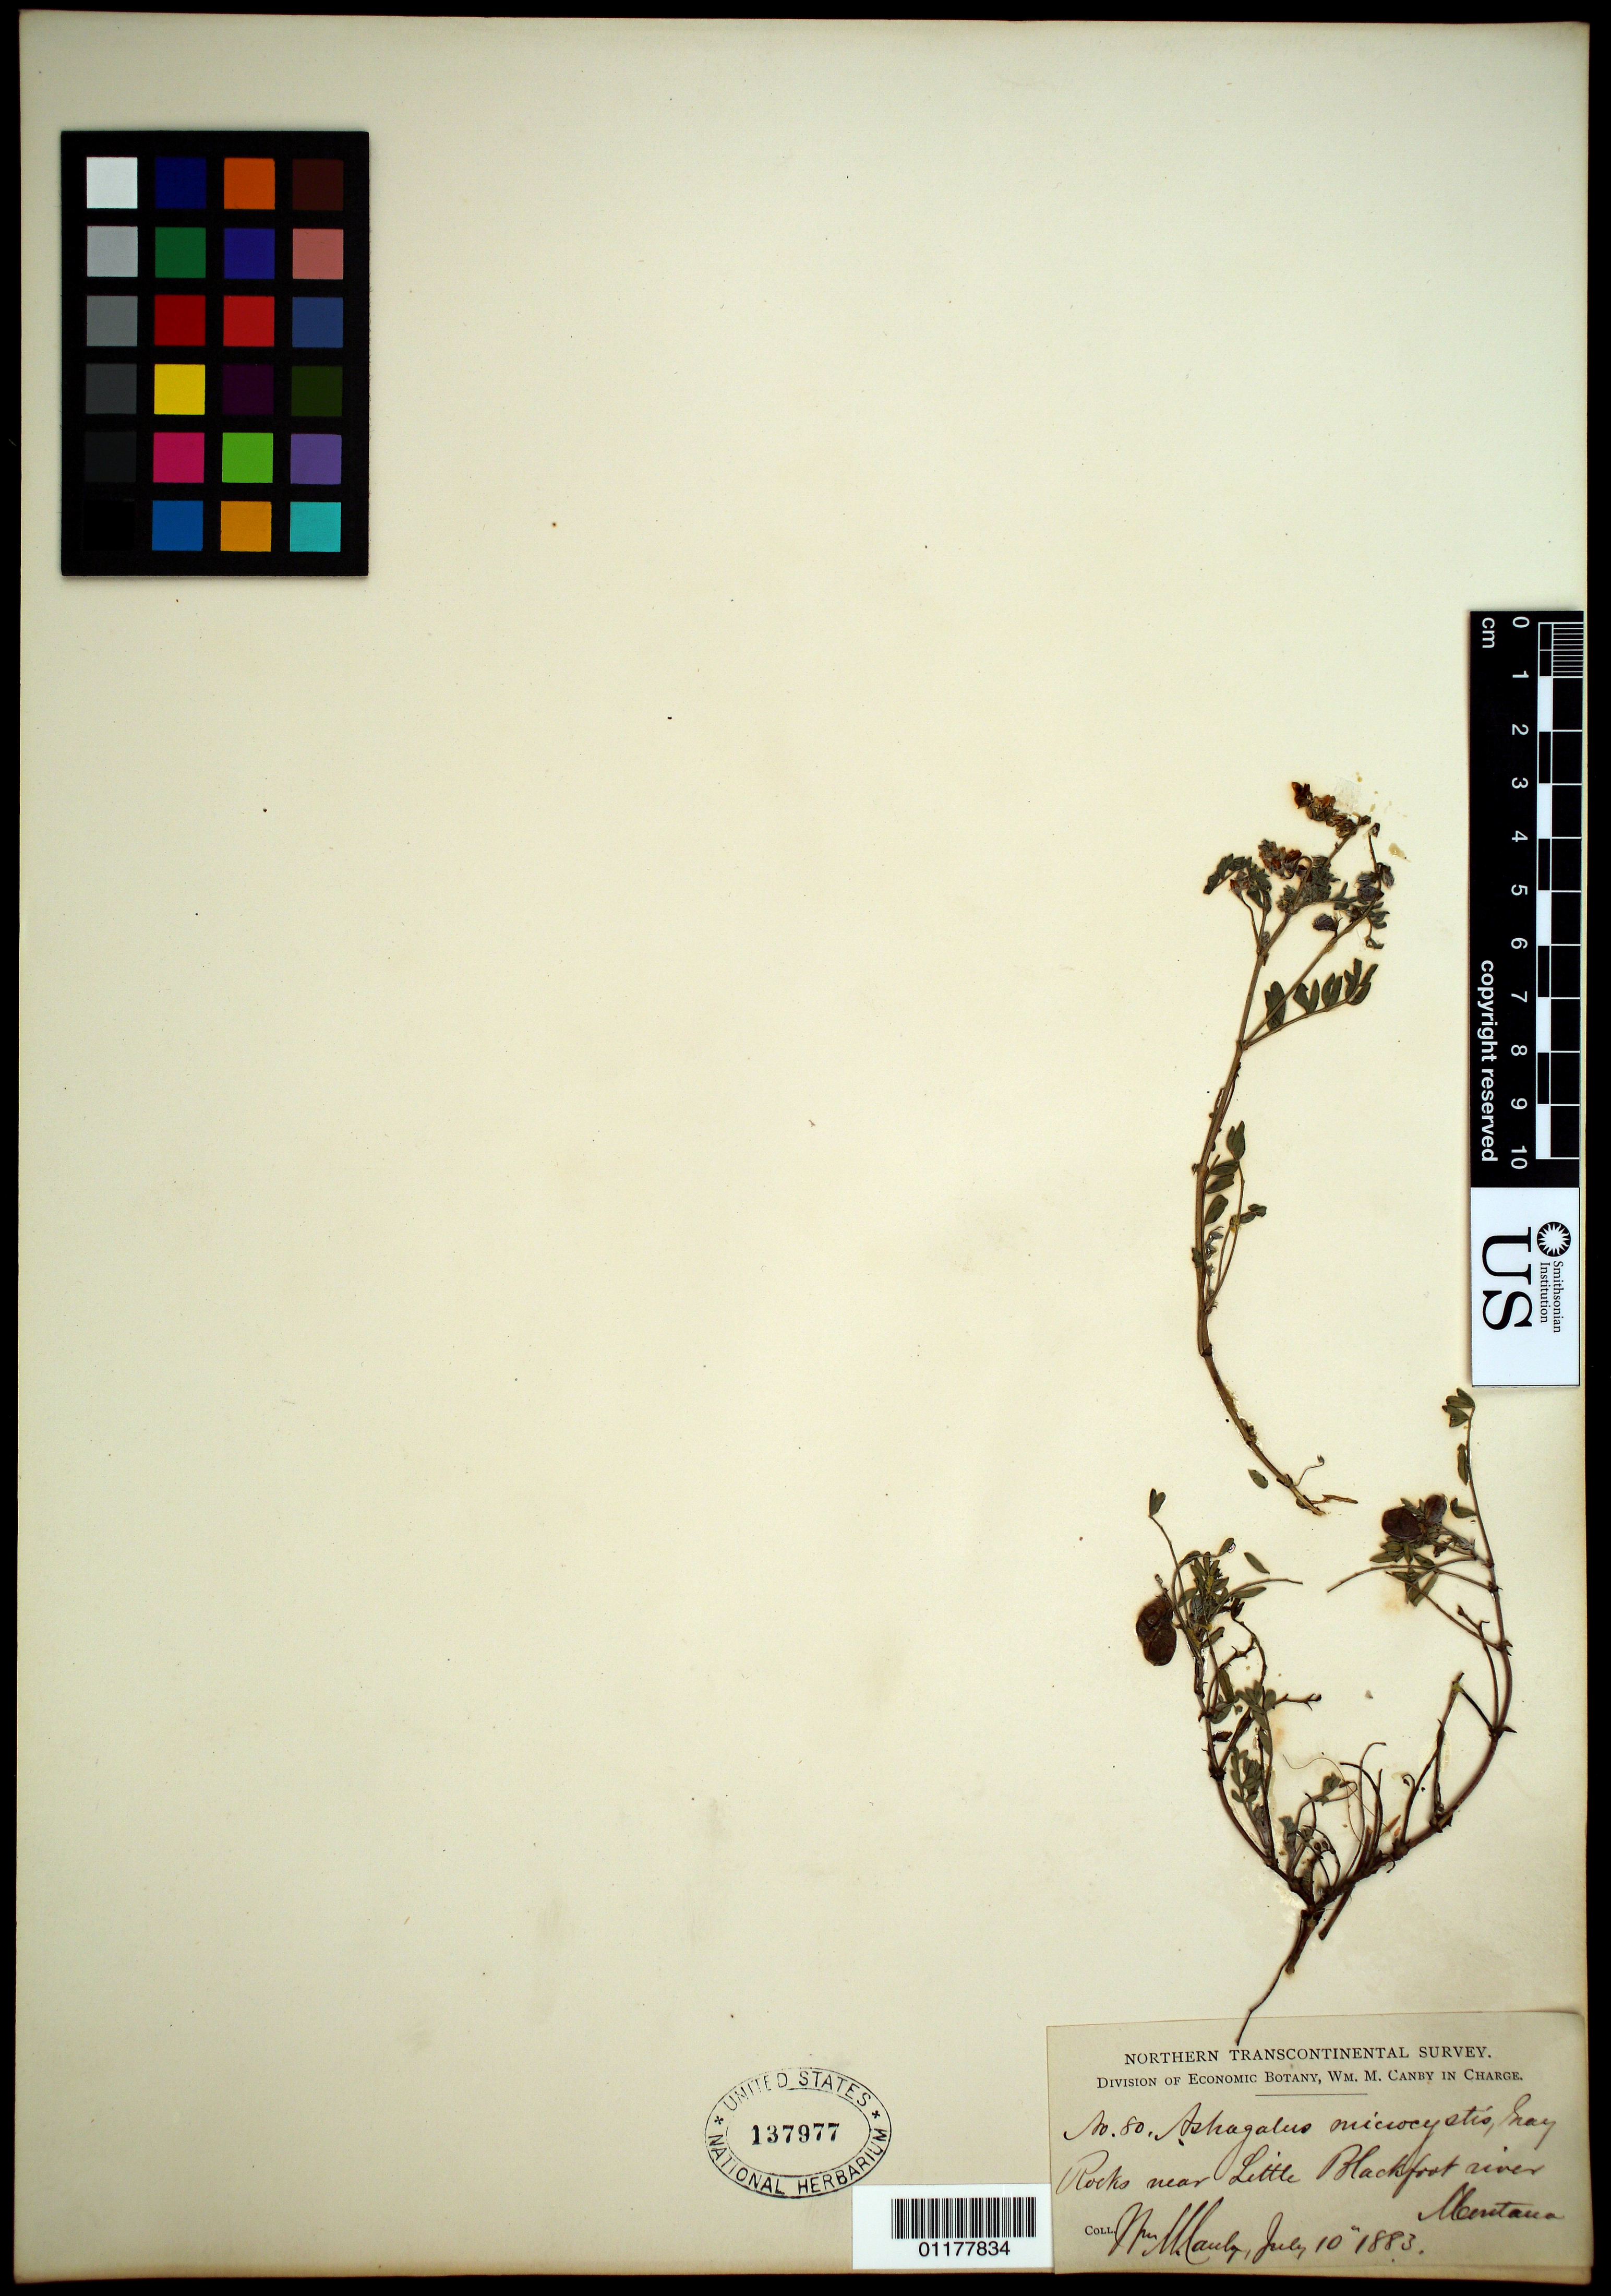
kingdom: Plantae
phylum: Tracheophyta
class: Magnoliopsida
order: Fabales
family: Fabaceae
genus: Astragalus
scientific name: Astragalus microcystis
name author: A. Gray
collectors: W. M. Canby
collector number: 80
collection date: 1883-07-10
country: United States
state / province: Montana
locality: Little Blackfoot River.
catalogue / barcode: US 137977